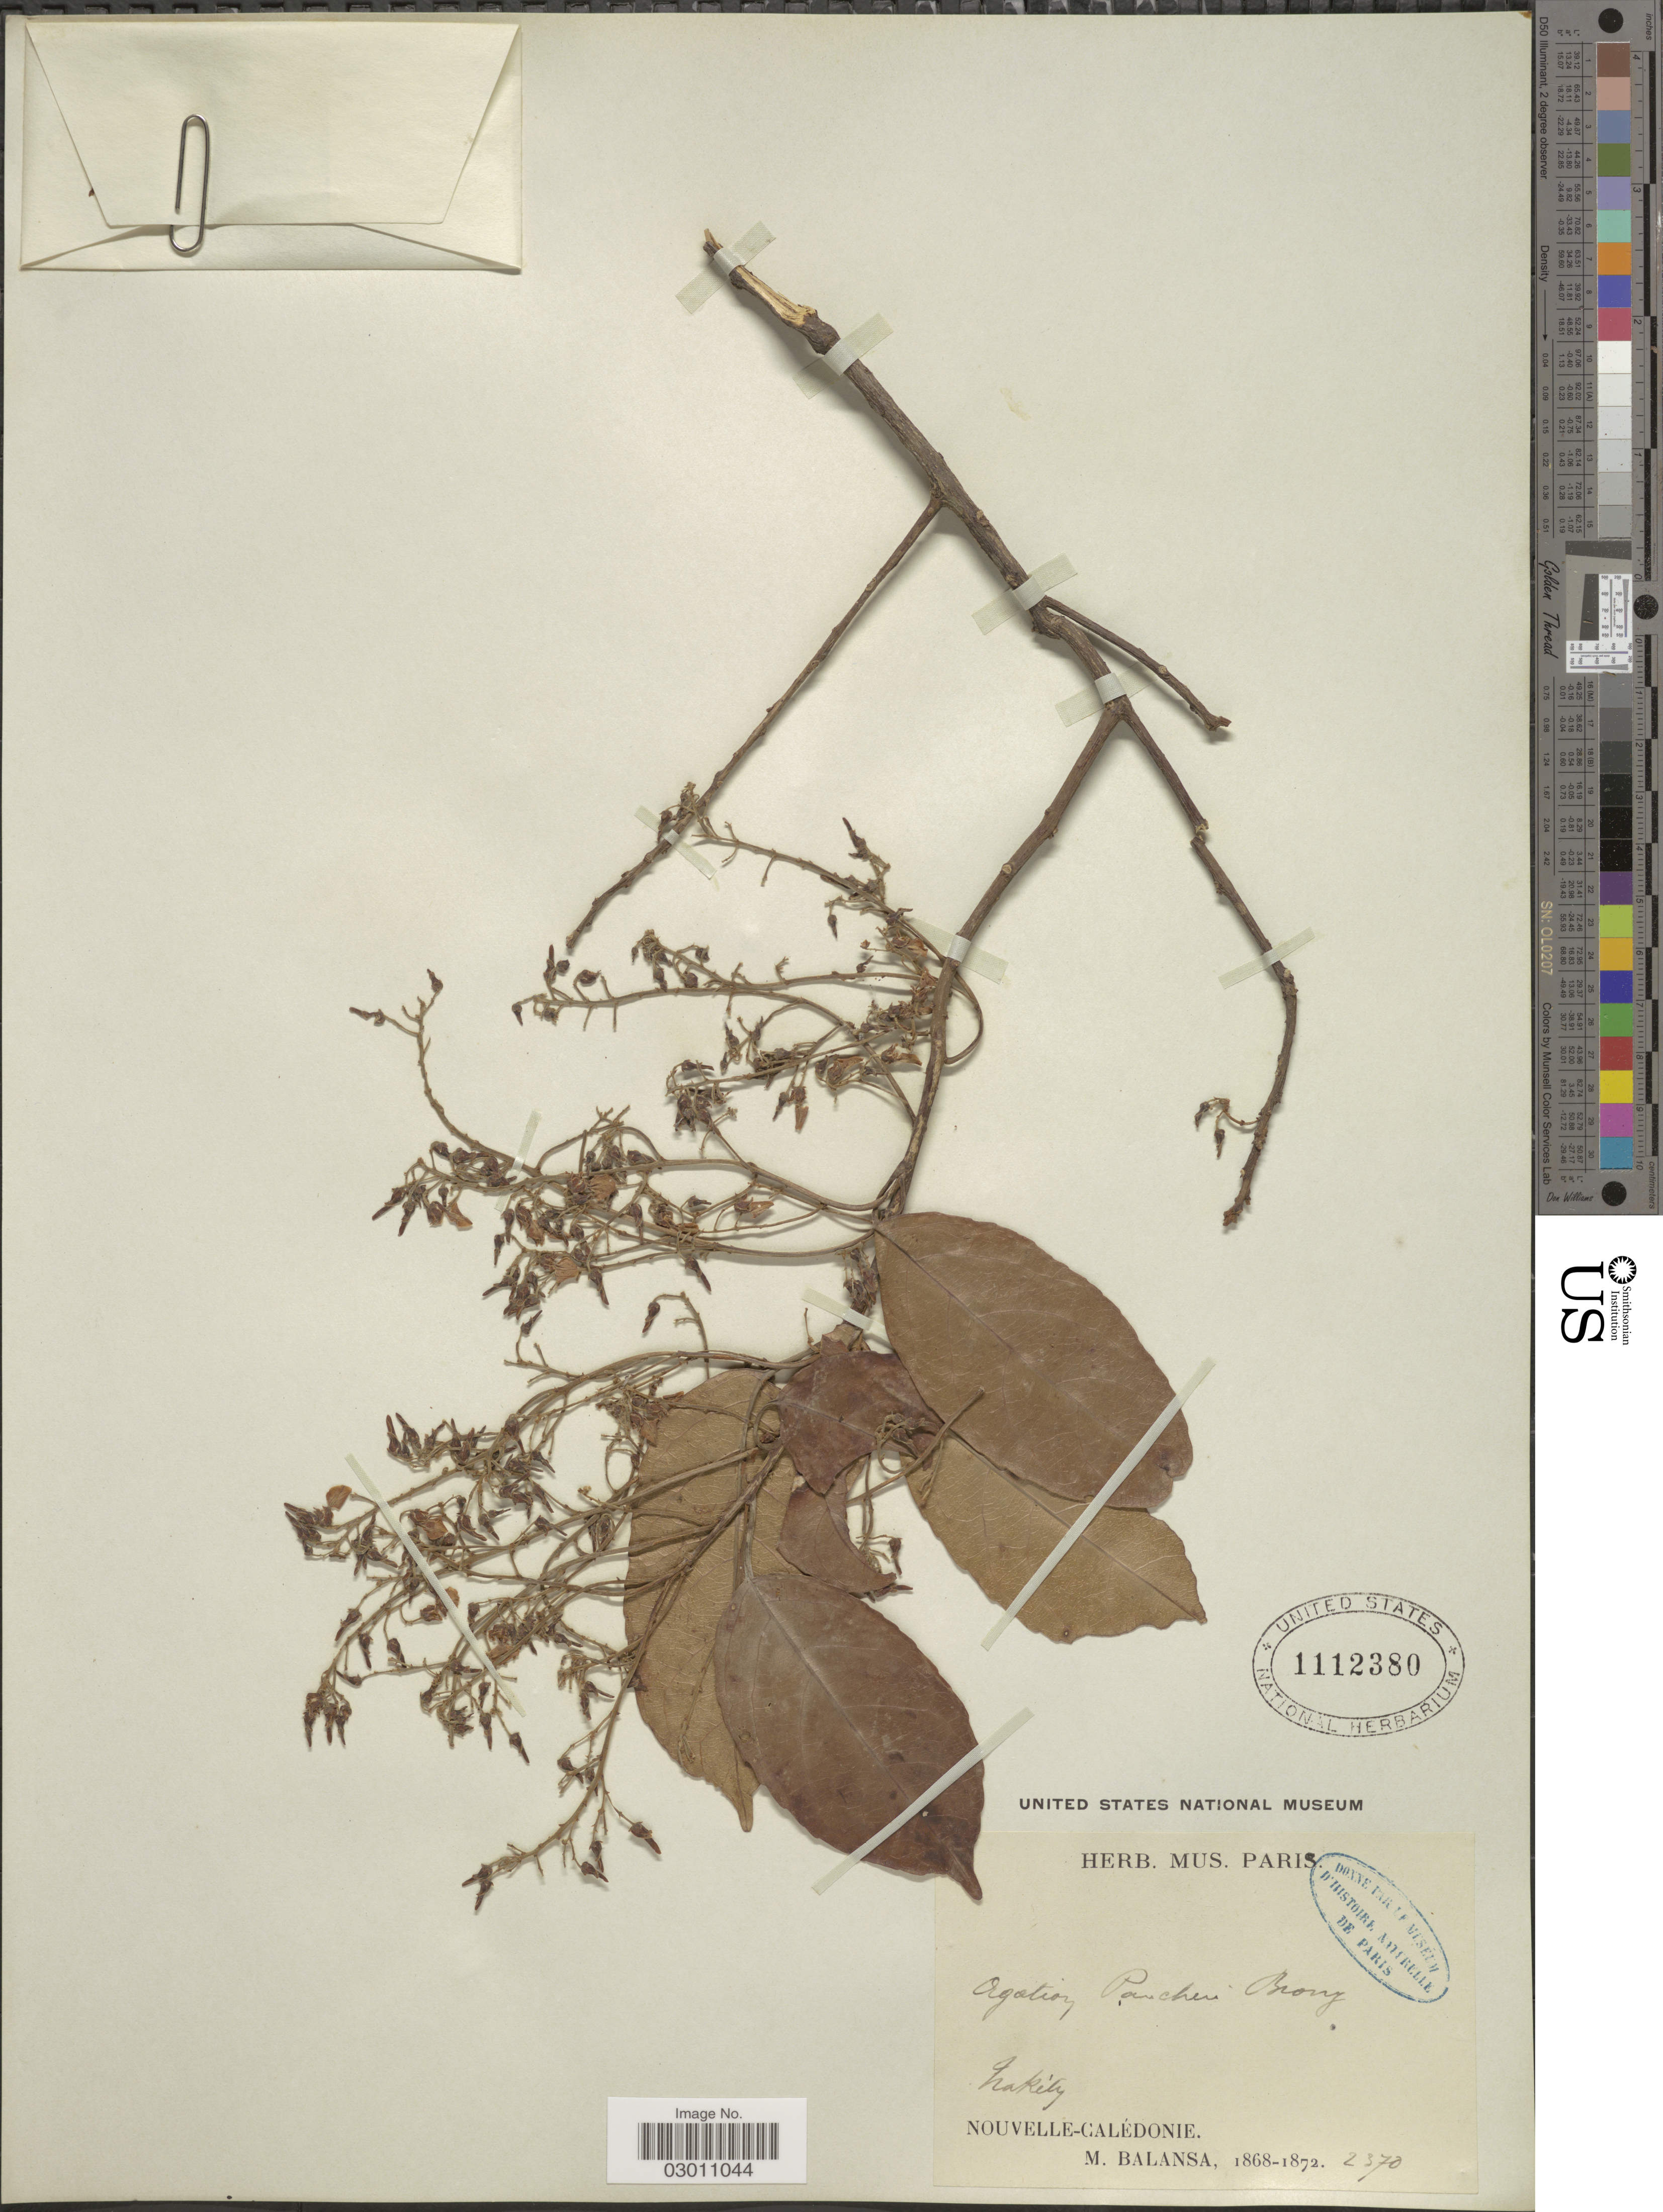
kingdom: Plantae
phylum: Tracheophyta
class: Magnoliopsida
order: Malpighiales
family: Violaceae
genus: Agatea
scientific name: Agatea pancheri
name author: (Brongn.) K. Schum. ex Melch.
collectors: B. Balansa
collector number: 2370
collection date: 1868/1872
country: New Caledonia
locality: Trakèly [interpreted]. Nouvelle-Calédonie.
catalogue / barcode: US 1112380